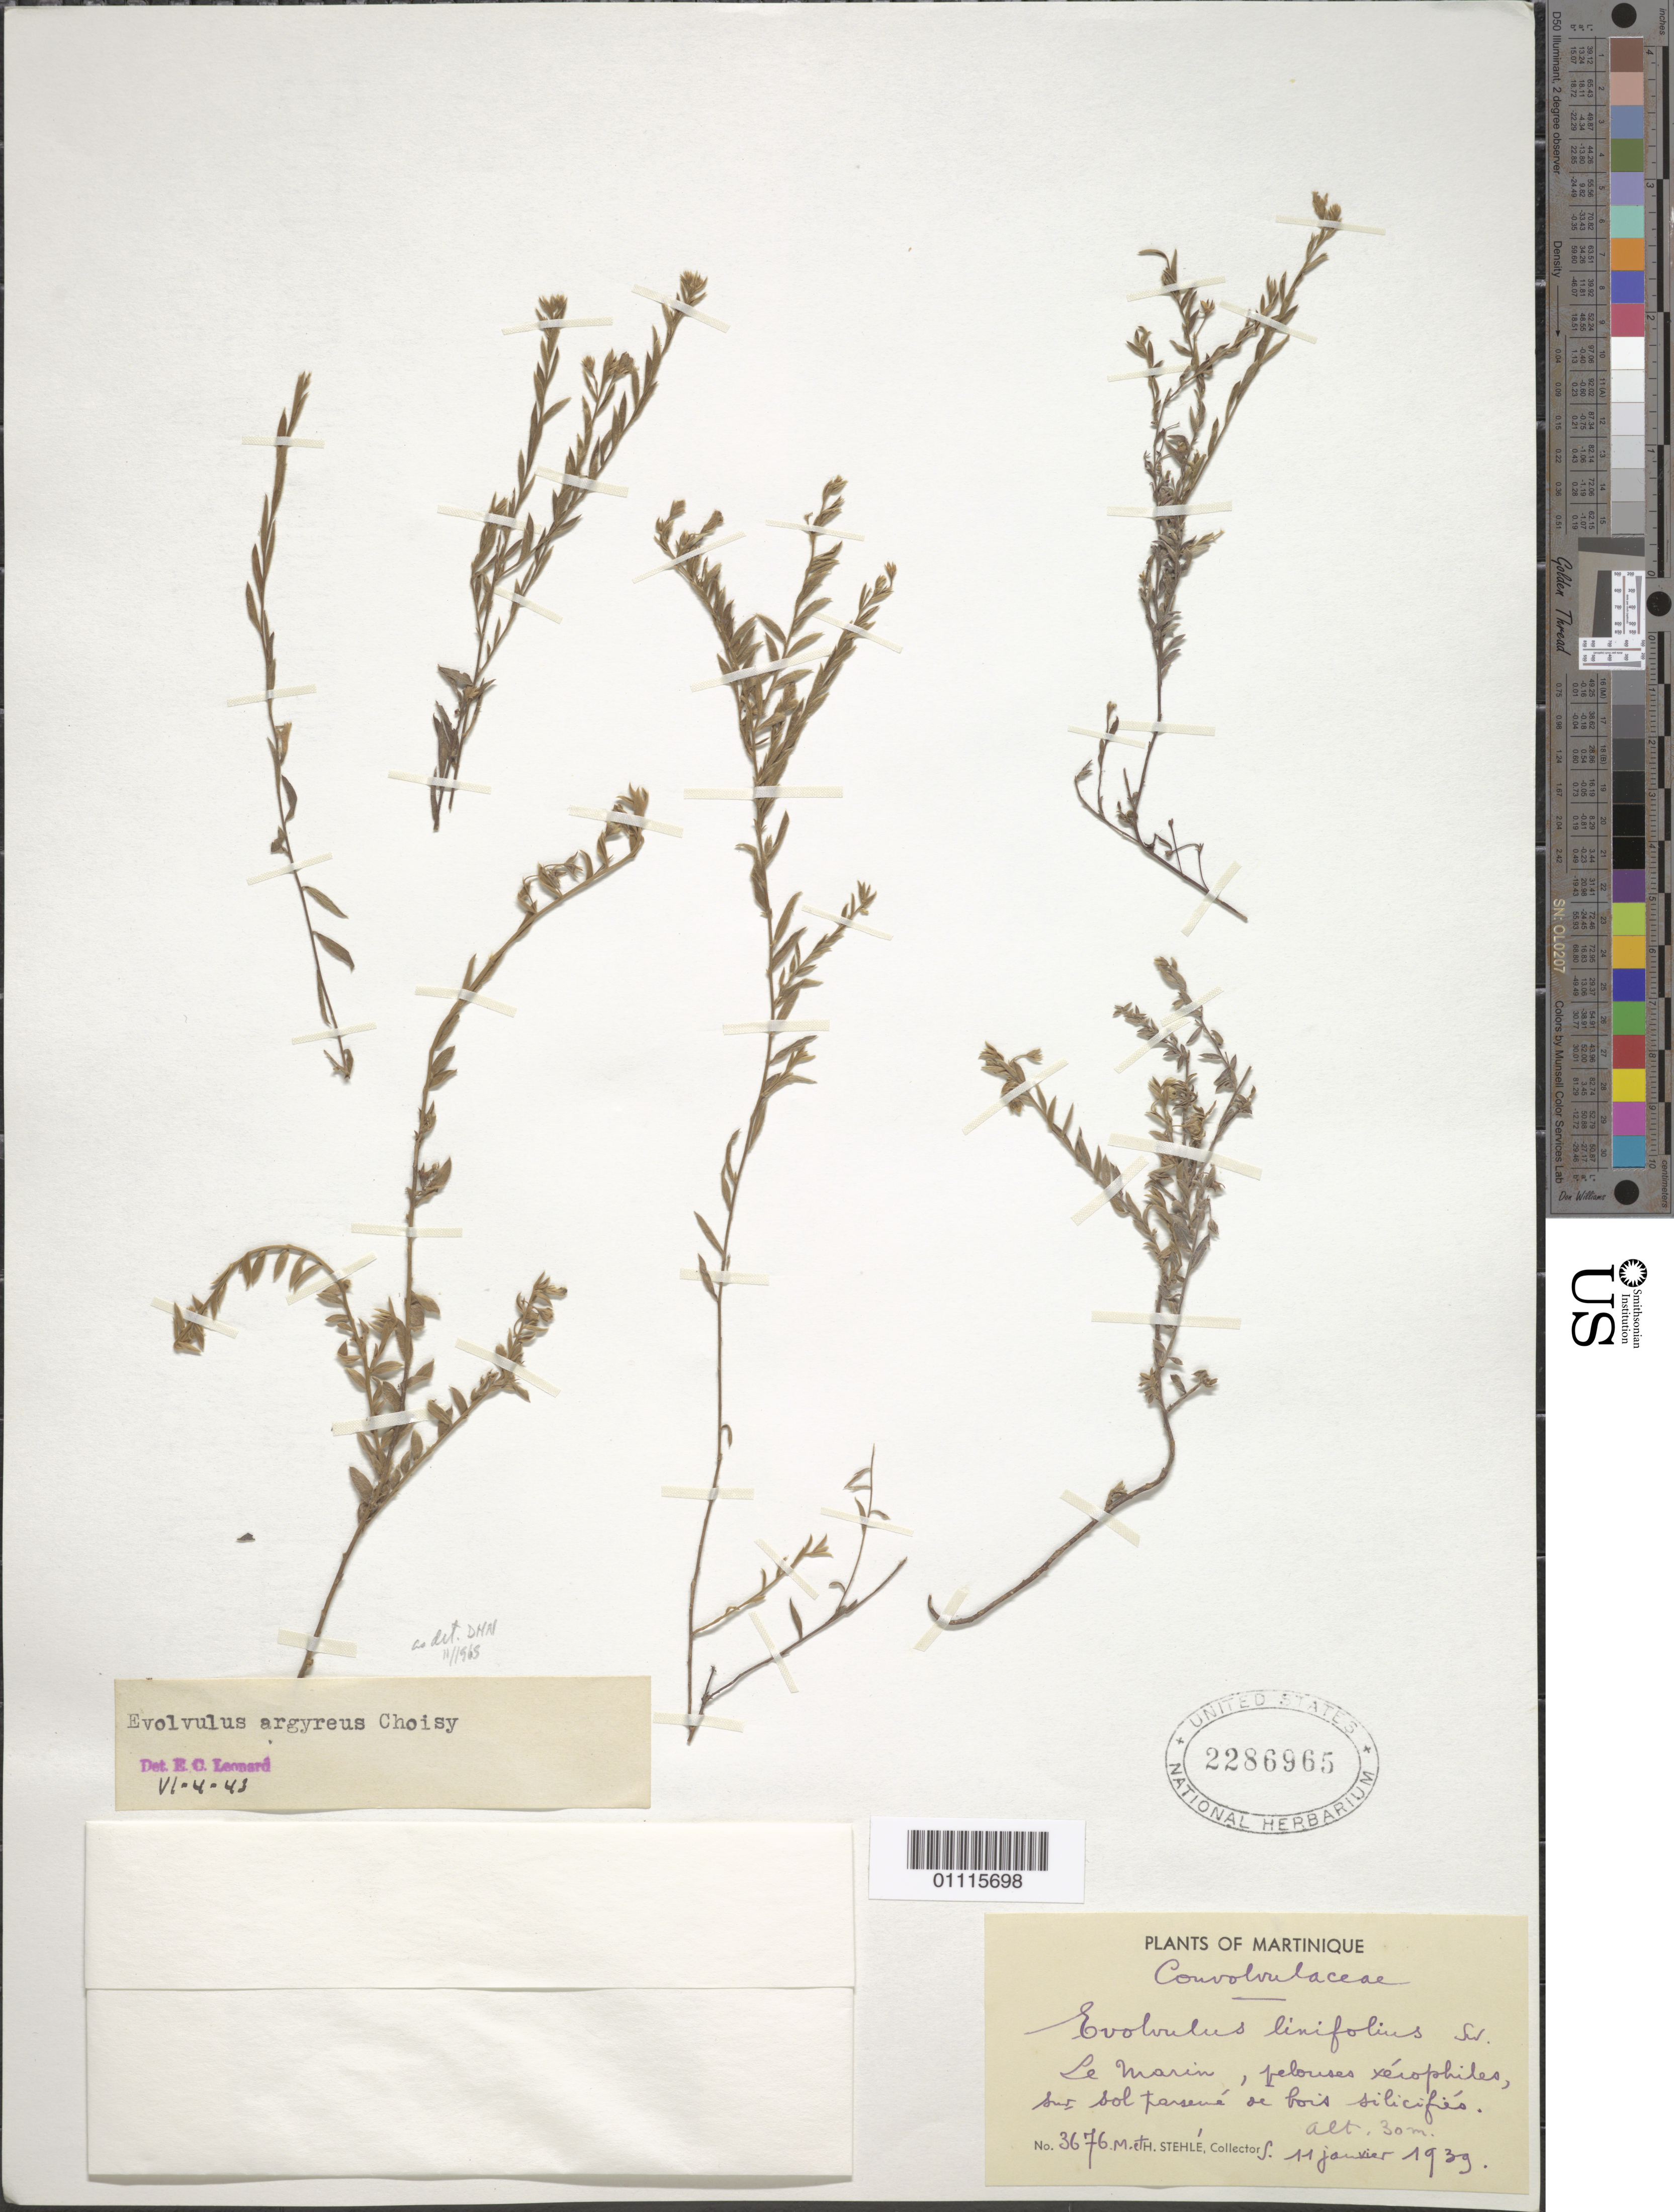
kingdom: Plantae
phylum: Tracheophyta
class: Magnoliopsida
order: Solanales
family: Convolvulaceae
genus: Evolvulus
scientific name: Evolvulus argyreus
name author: Choisy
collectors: H. Stehlé & M. Stehlé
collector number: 3676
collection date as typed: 11 Jan 1939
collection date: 1939-01-11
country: Martinique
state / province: Le Marin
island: Martinique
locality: Pelouses xerophiles, sud, sol parseue de bois silicifies.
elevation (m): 30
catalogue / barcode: US 2286965